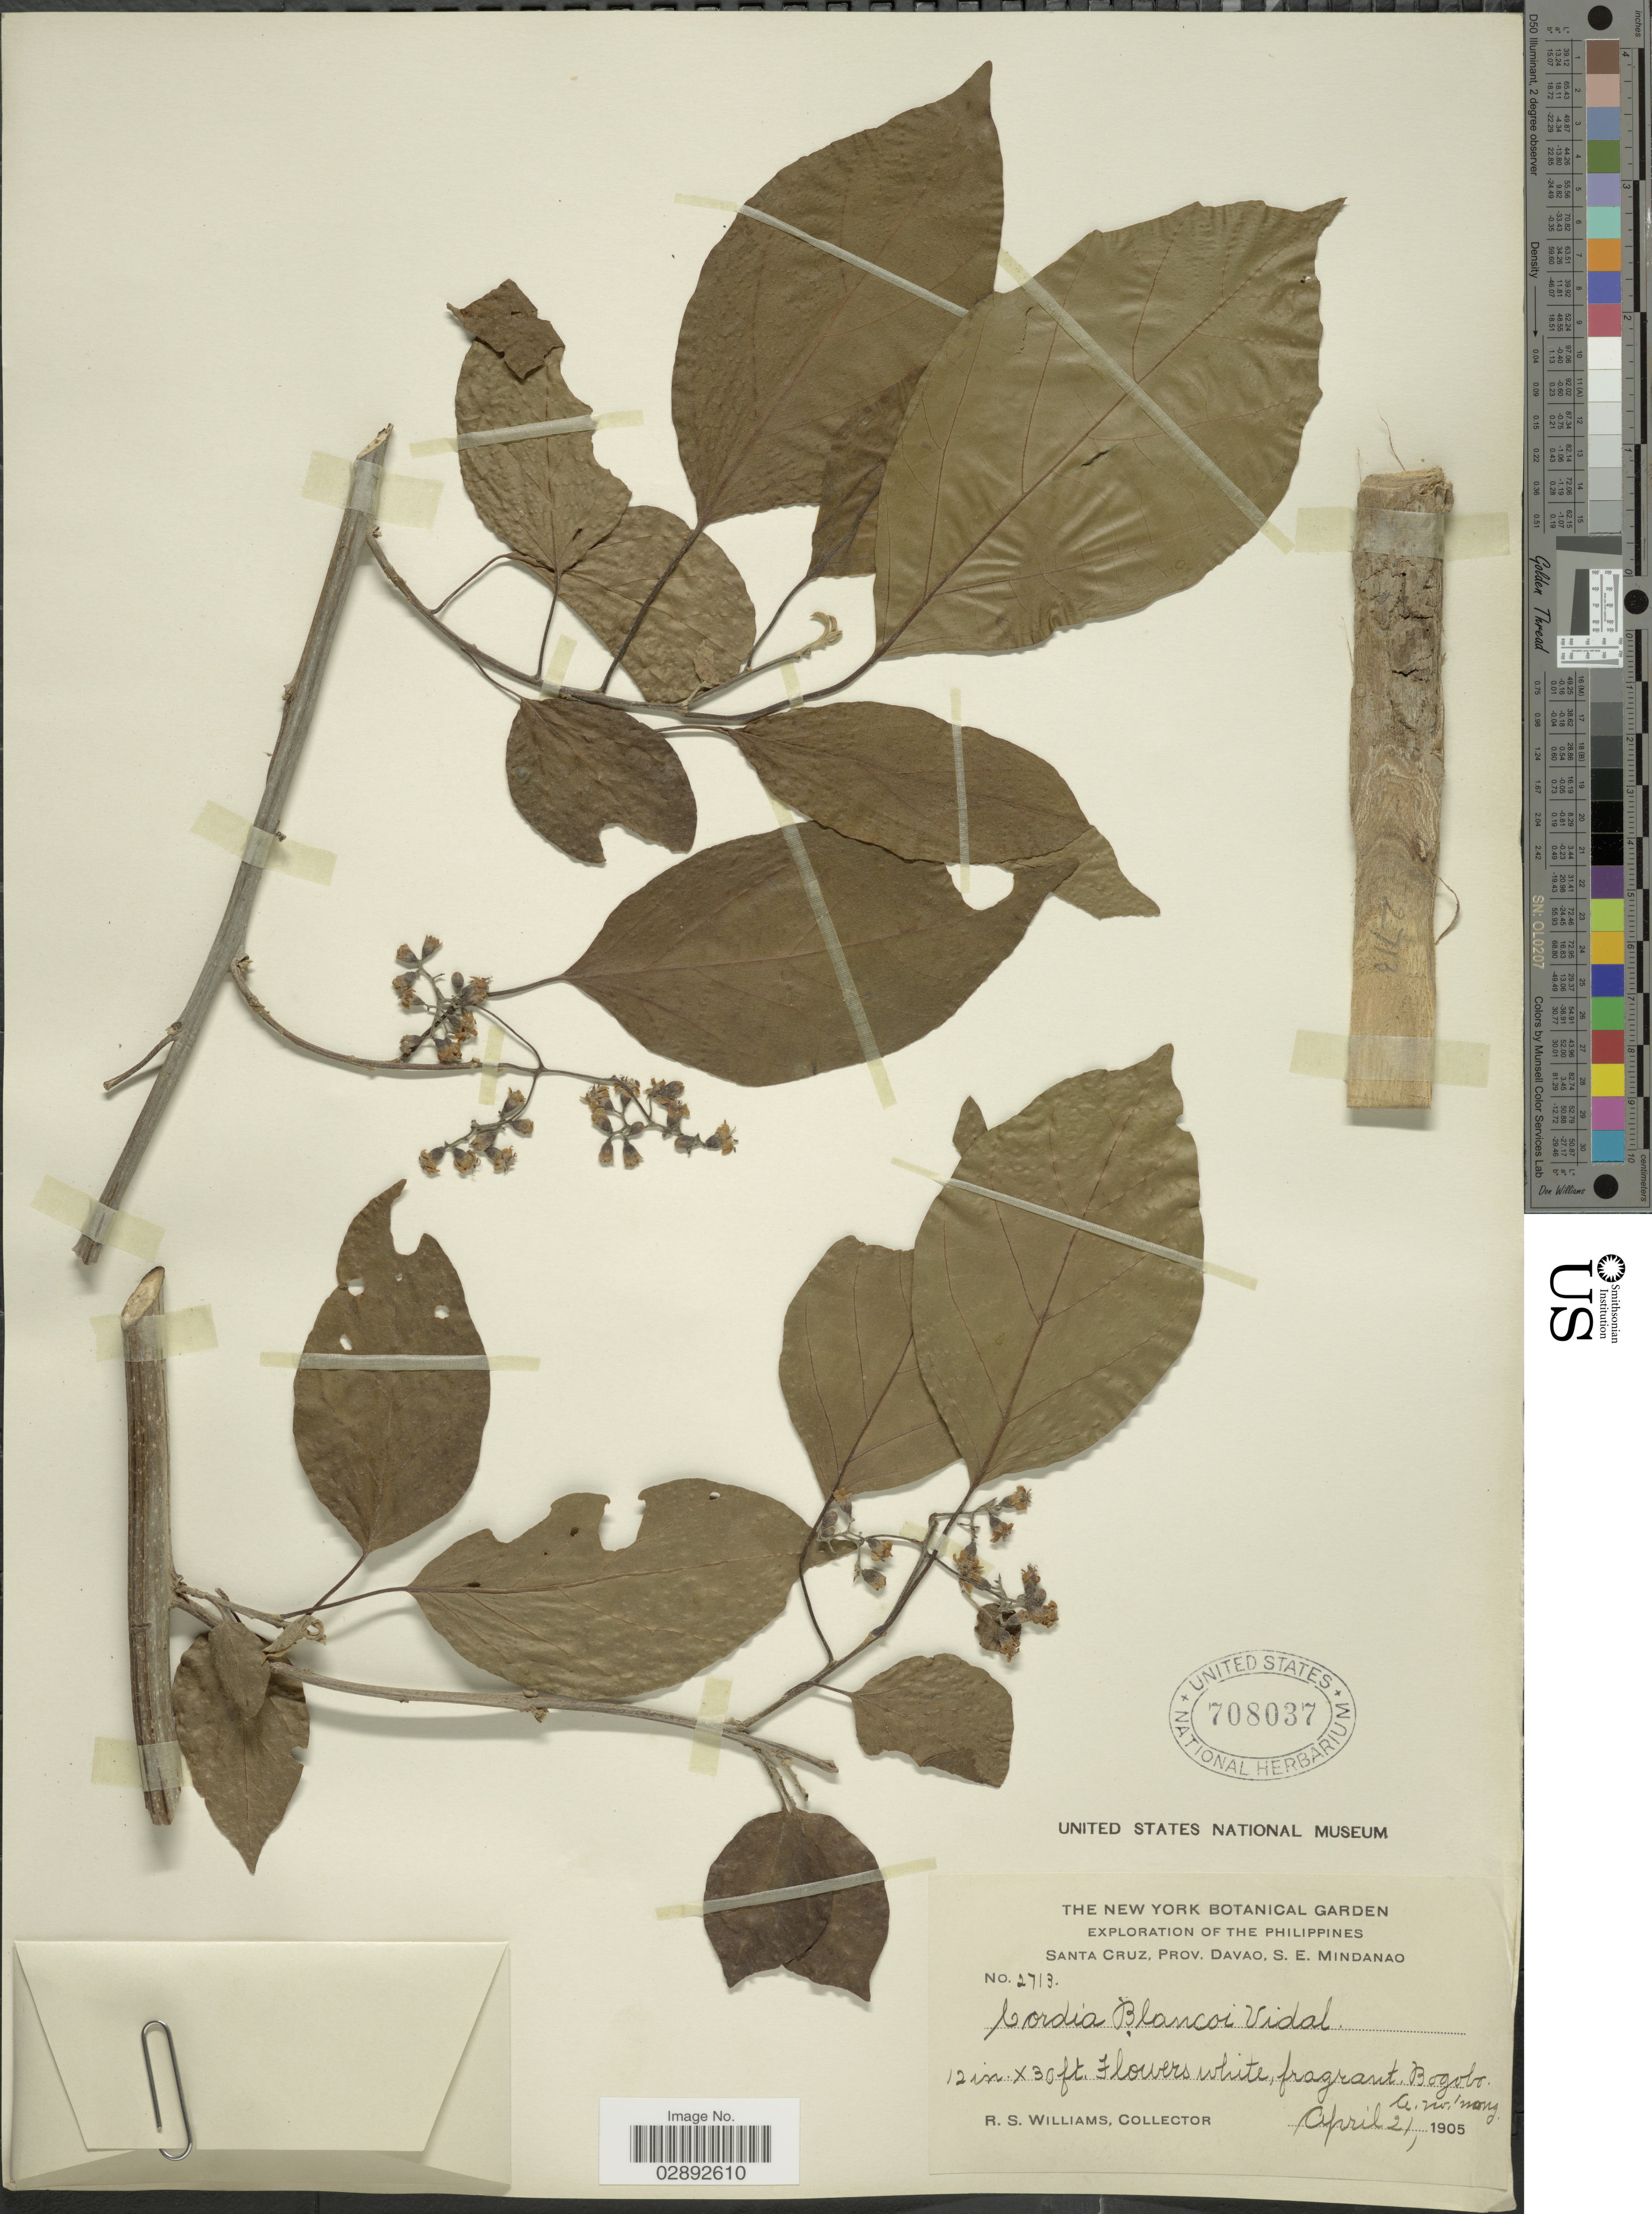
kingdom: Plantae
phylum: Tracheophyta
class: Magnoliopsida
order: Boraginales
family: Cordiaceae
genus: Cordia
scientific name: Cordia dichotoma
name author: G. Forst.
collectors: R. S. Williams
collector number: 2713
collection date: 1905-04-21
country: Philippines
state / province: Davao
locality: Santa Cruz, S. E. Mindanao. Bagobo.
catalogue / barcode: US 708037